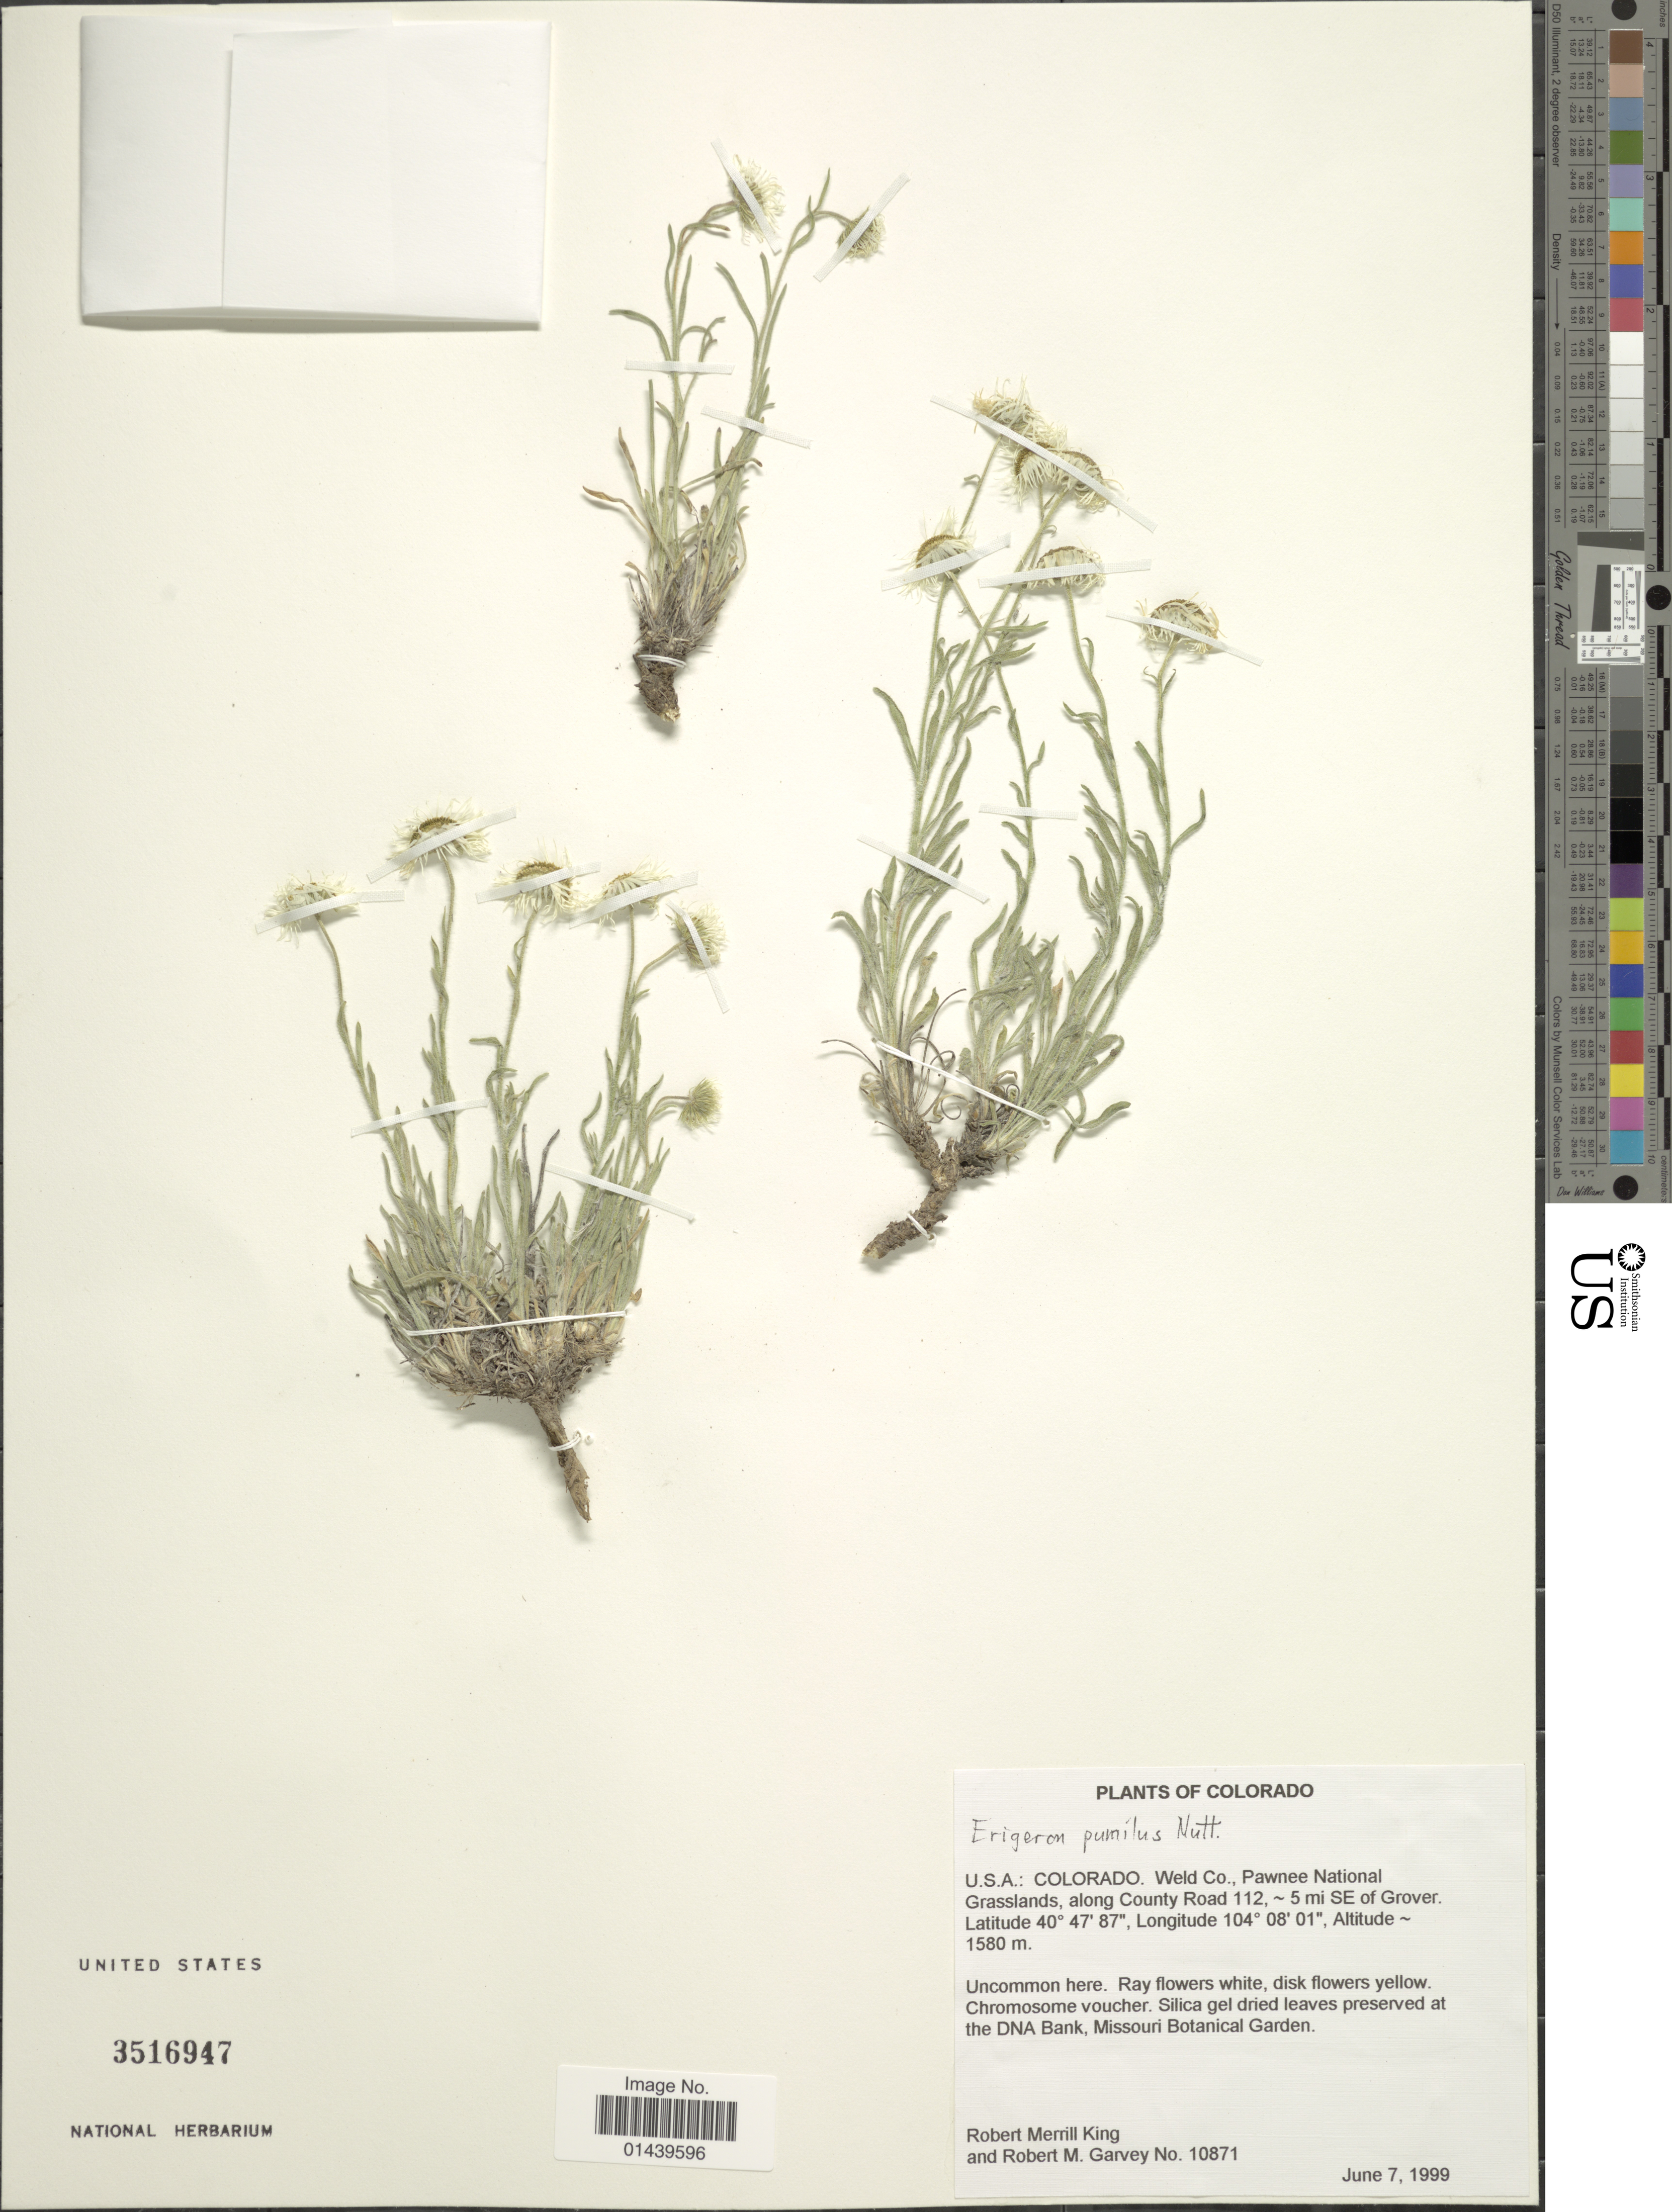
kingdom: Plantae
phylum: Tracheophyta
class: Magnoliopsida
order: Asterales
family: Asteraceae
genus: Erigeron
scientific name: Erigeron pumilus subsp. intermedius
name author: Cronq.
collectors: R. M. King & R. Garvey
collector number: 10871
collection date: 1999-06-07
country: United States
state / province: Colorado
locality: U.S.A.: Weld Co., Pawnee National Grasslands, along County Road 112, - 5 mi SE of Grover.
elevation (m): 1580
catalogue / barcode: US 3516947